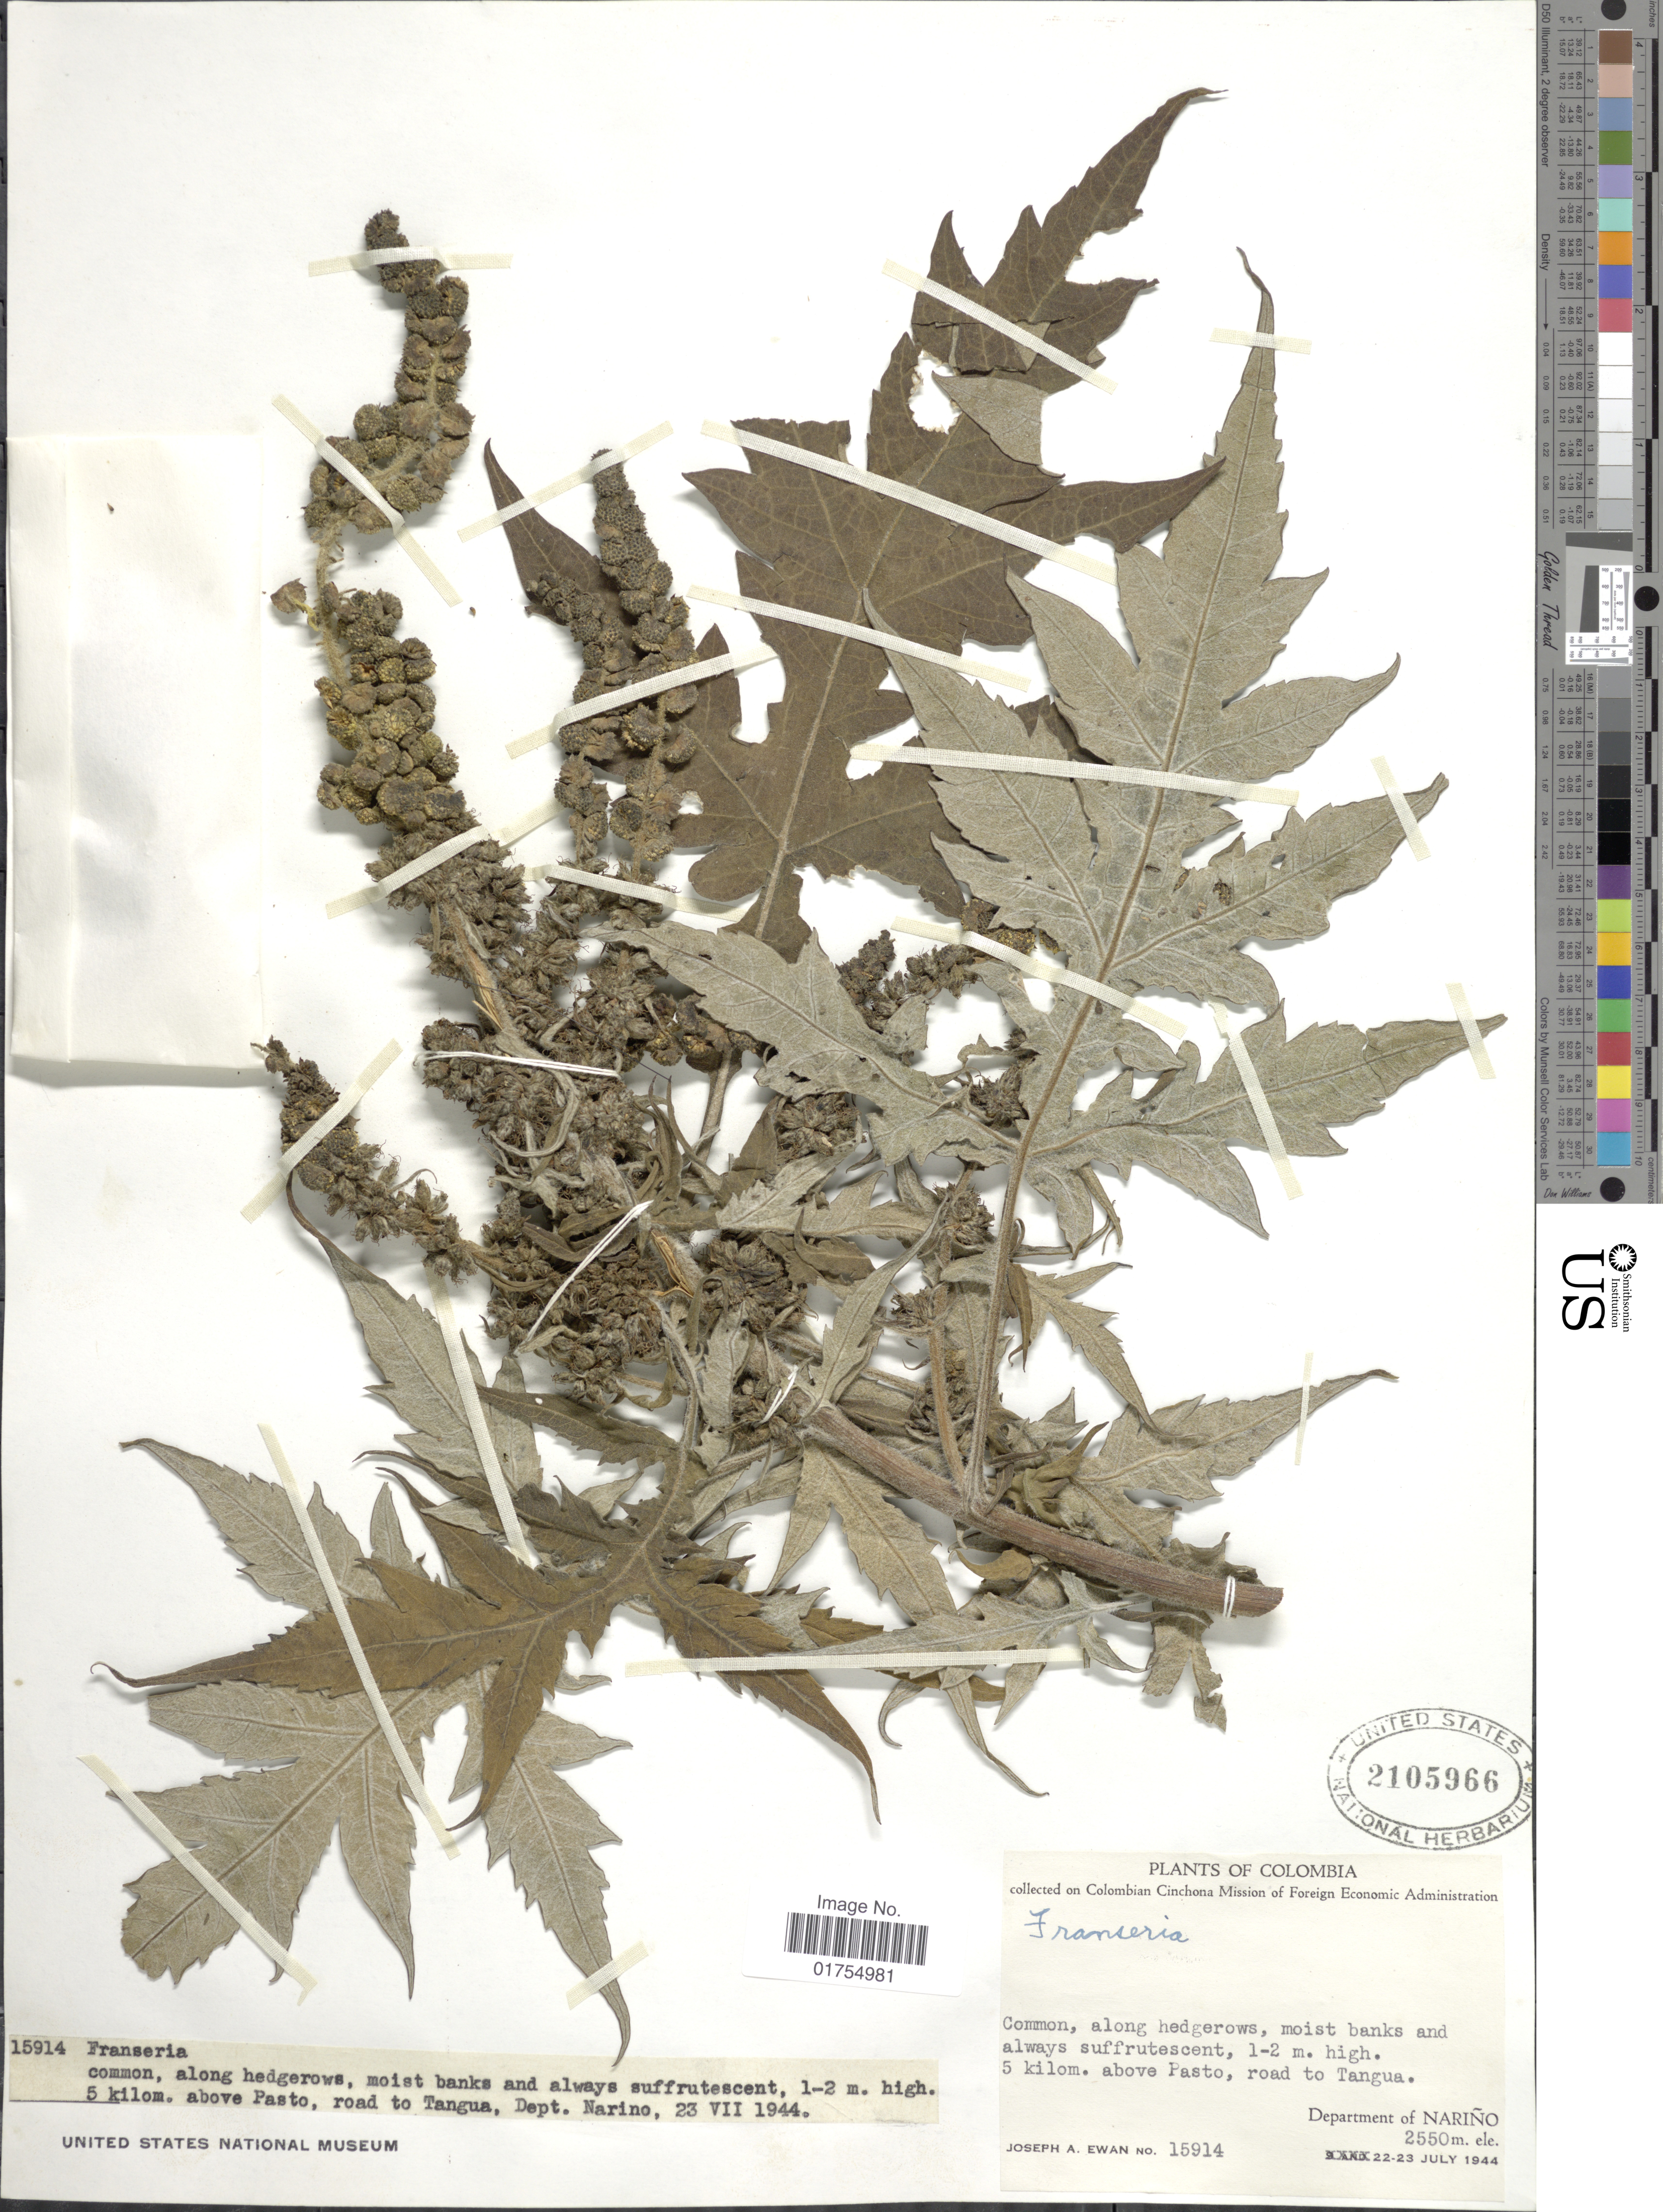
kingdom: Plantae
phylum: Tracheophyta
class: Magnoliopsida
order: Asterales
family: Asteraceae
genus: Franseria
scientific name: Franseria artemisioides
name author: Willd.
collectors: J. A. Ewan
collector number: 15914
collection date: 1944-07-22/1944-07-23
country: Colombia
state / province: Nariño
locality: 5 kilom. above Pasto, road to Tangua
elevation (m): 2550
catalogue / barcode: US 2105966